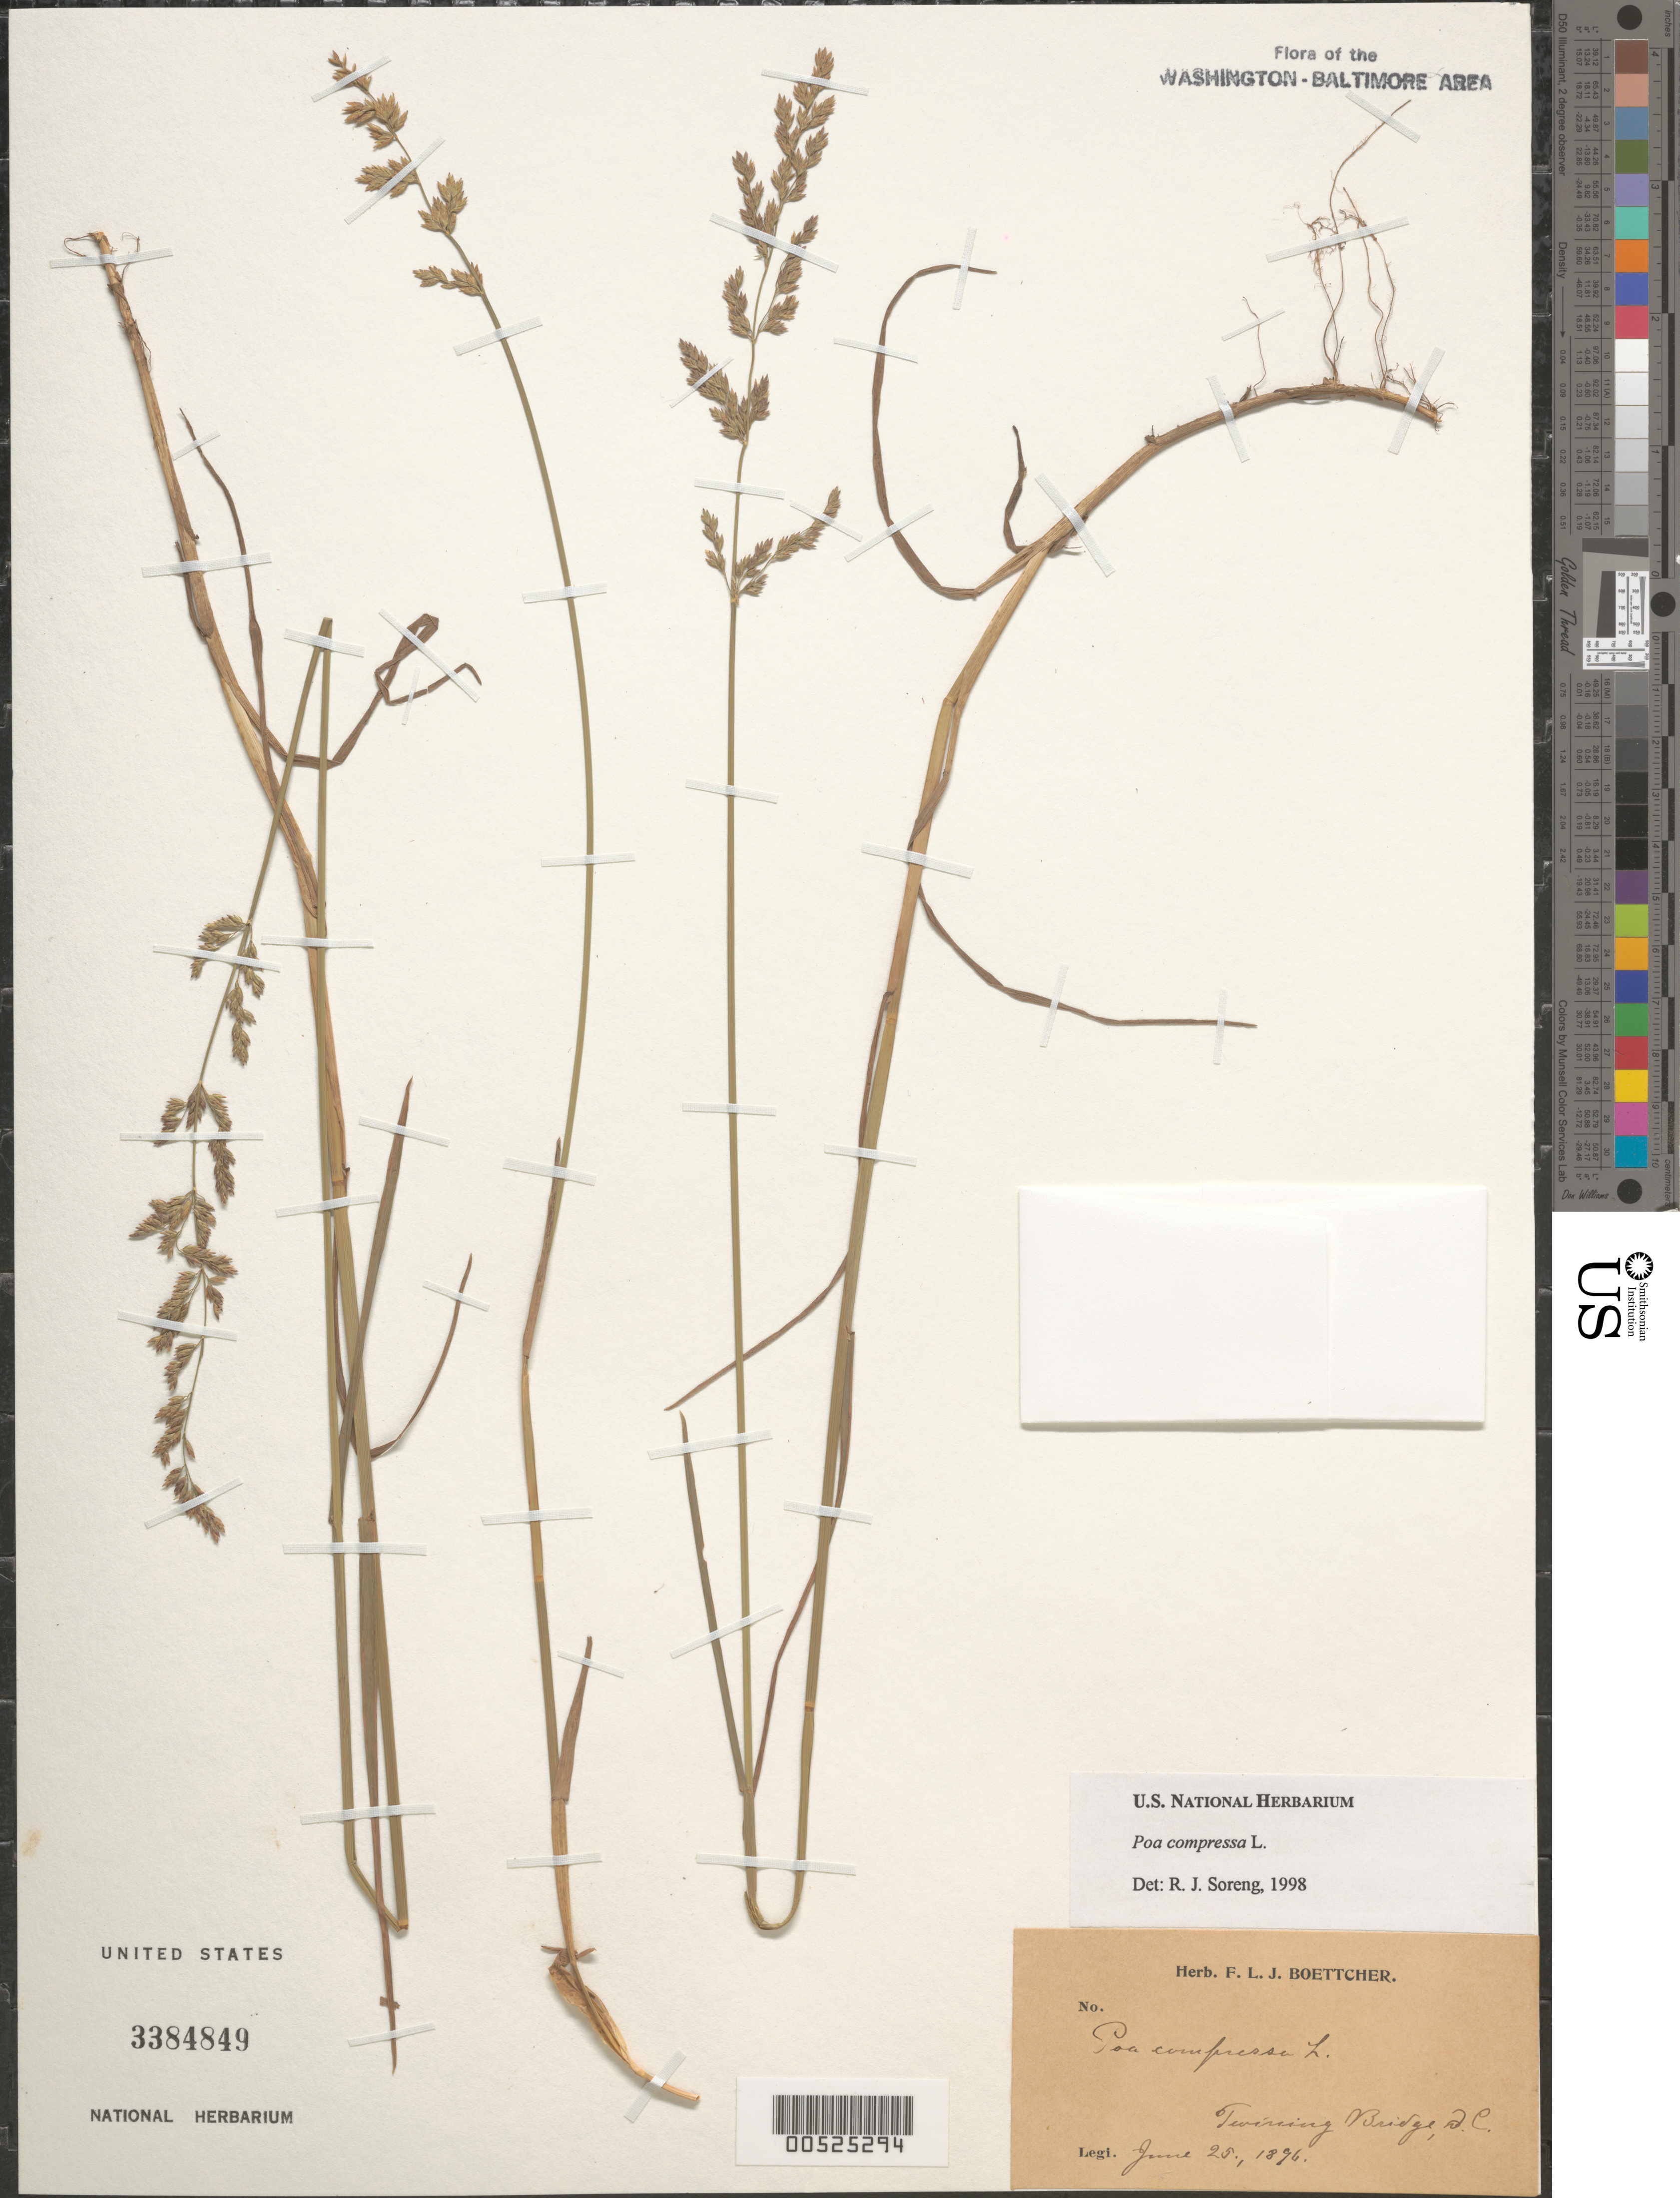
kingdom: Plantae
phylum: Tracheophyta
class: Liliopsida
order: Poales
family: Poaceae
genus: Poa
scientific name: Poa compressa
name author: L.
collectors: F. Boettcher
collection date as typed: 25 Jun 1896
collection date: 1896-06-25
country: United States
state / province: District of Columbia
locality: Washington, DC, Twining Bridge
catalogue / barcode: US 3384849